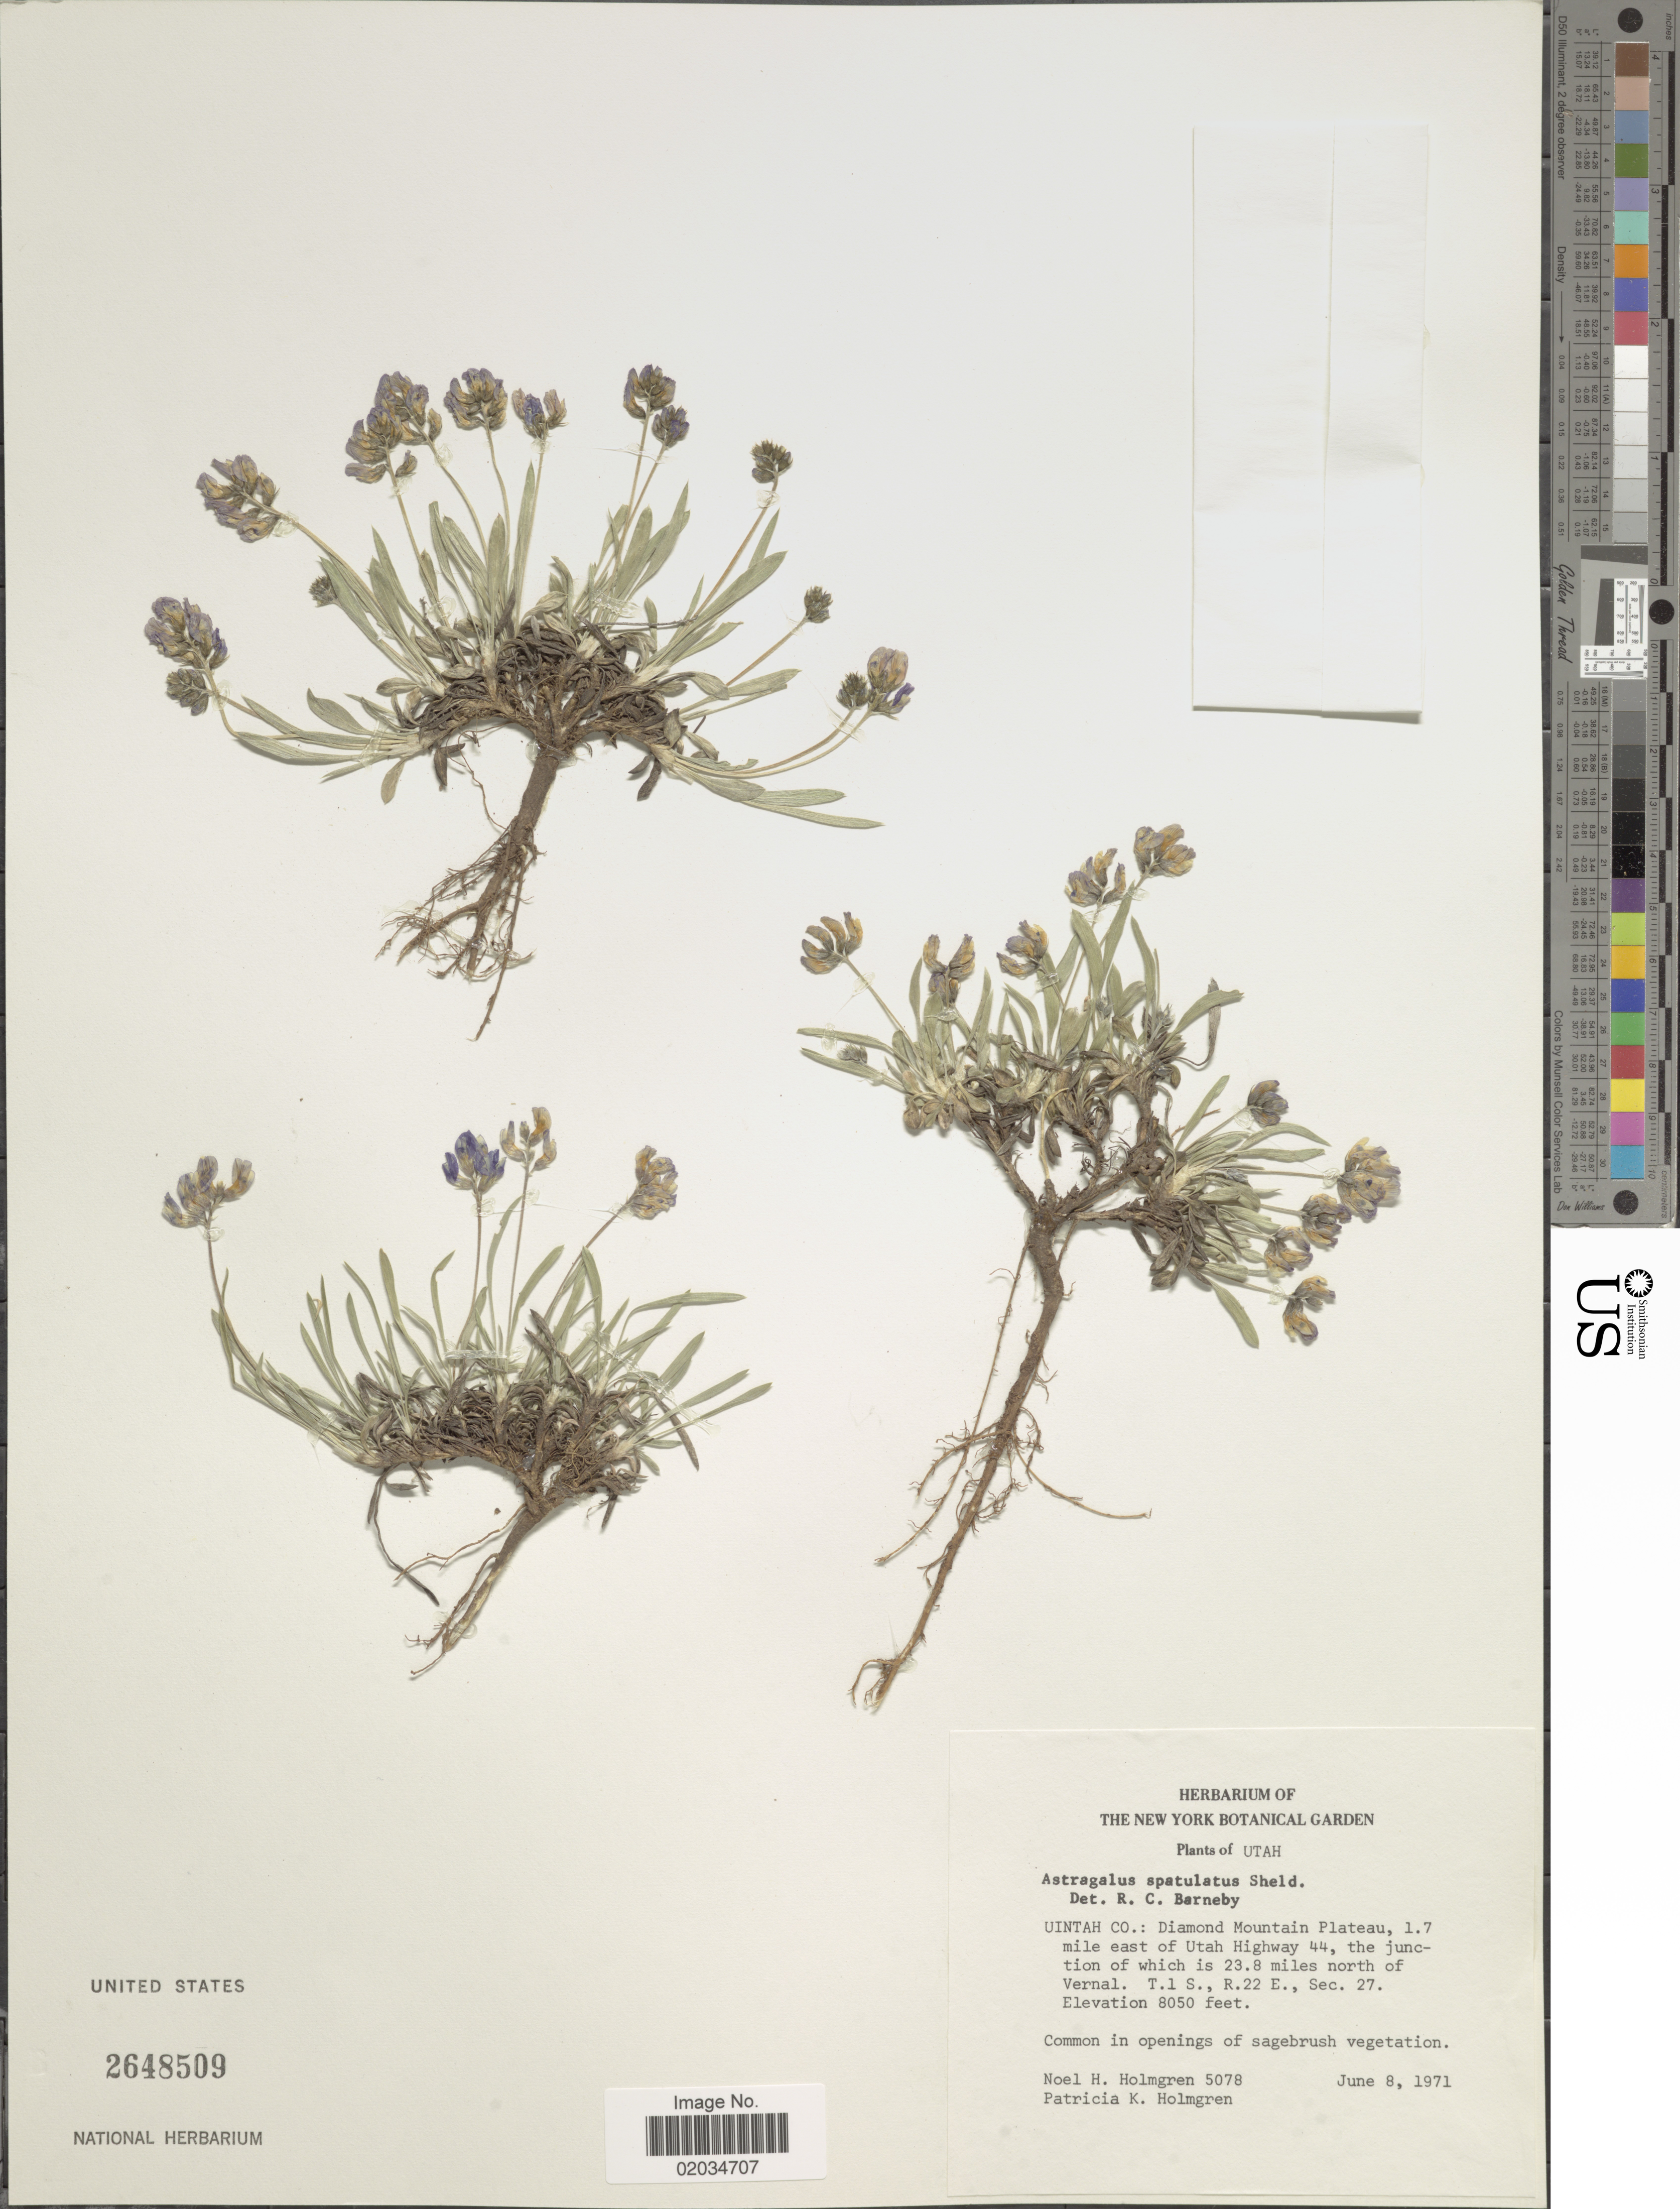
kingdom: Plantae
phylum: Tracheophyta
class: Magnoliopsida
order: Fabales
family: Fabaceae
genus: Astragalus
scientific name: Astragalus sparsiflorus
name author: A. Gray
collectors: N. H. Holmgren & P. K. Holmgren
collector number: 5078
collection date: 1971-06-08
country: United States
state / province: Wyoming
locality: Uintah Co.: Diamond Mountain Plateau, 1.7 mile east of Utah Highway 44, the junction of which is 23.8 miles north of Vernal. T.1 S., R.22 E., Sec. 27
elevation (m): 2454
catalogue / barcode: US 2648509